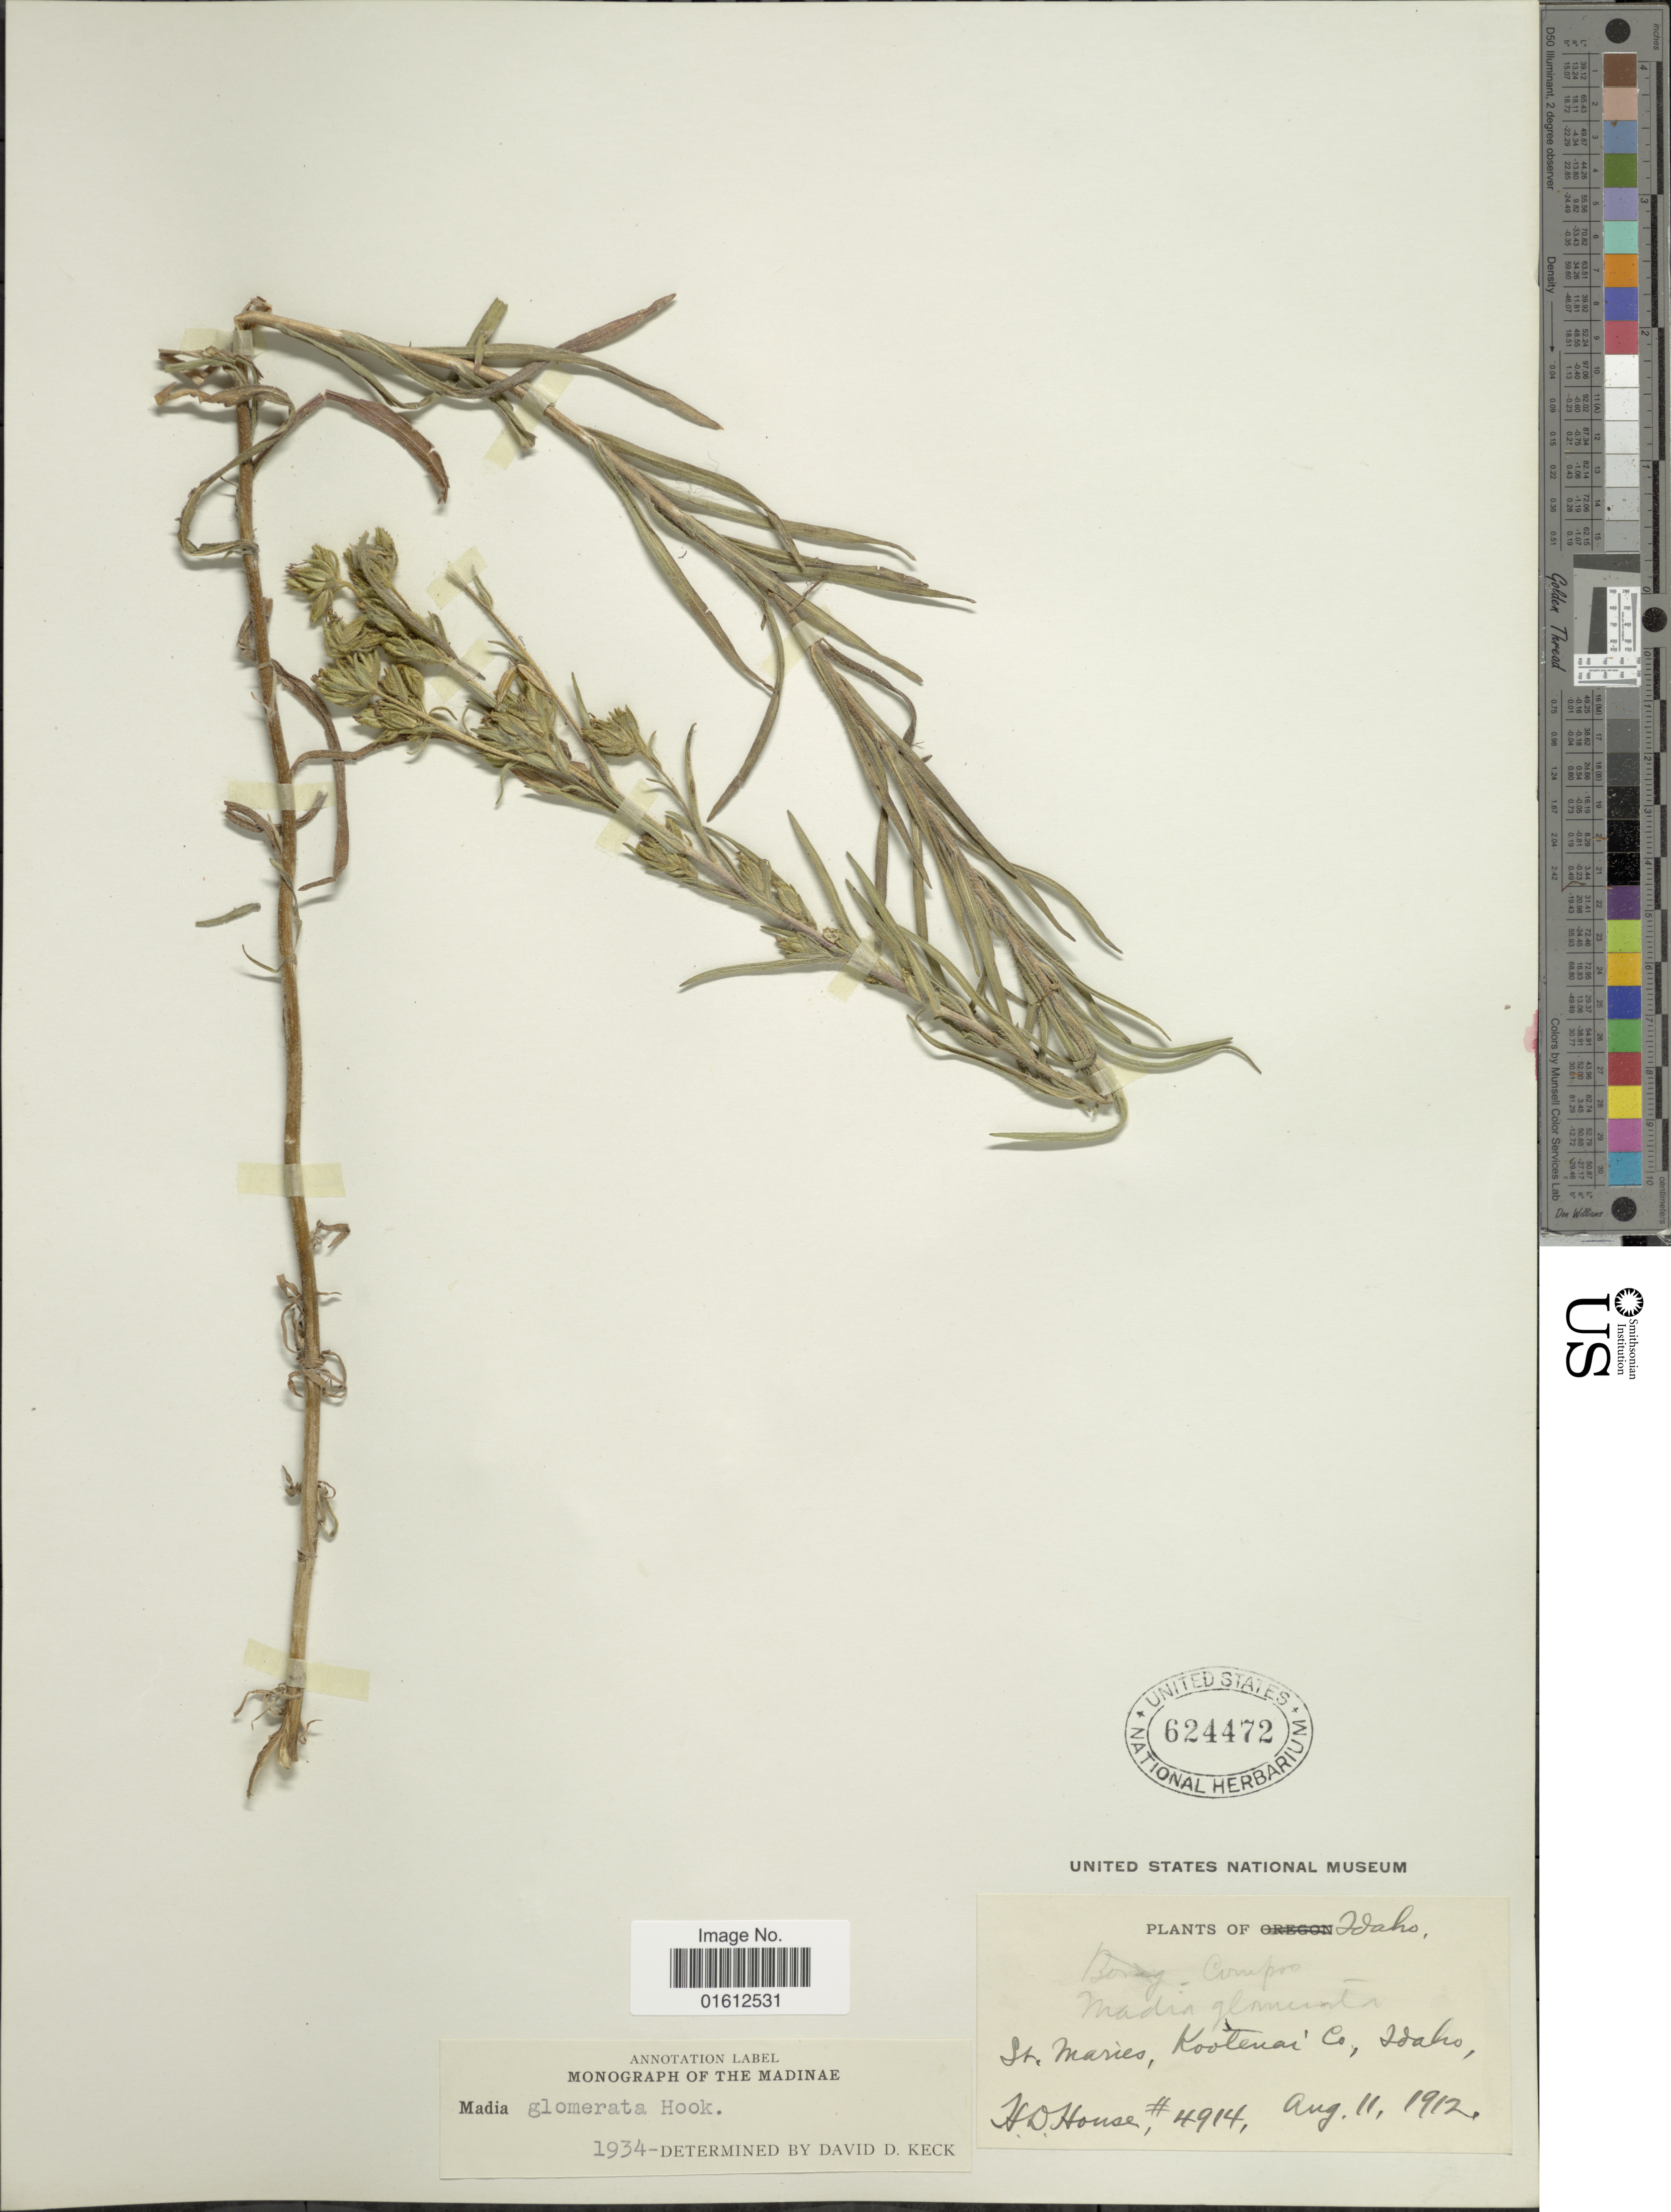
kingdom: Plantae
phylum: Tracheophyta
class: Magnoliopsida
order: Asterales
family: Asteraceae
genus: Madia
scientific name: Madia glomerata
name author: Hook.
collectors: H. D. House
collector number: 4914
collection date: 1912-08-11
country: United States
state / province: Idaho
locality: St. Maries, Kootenai Co.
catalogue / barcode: US 624472